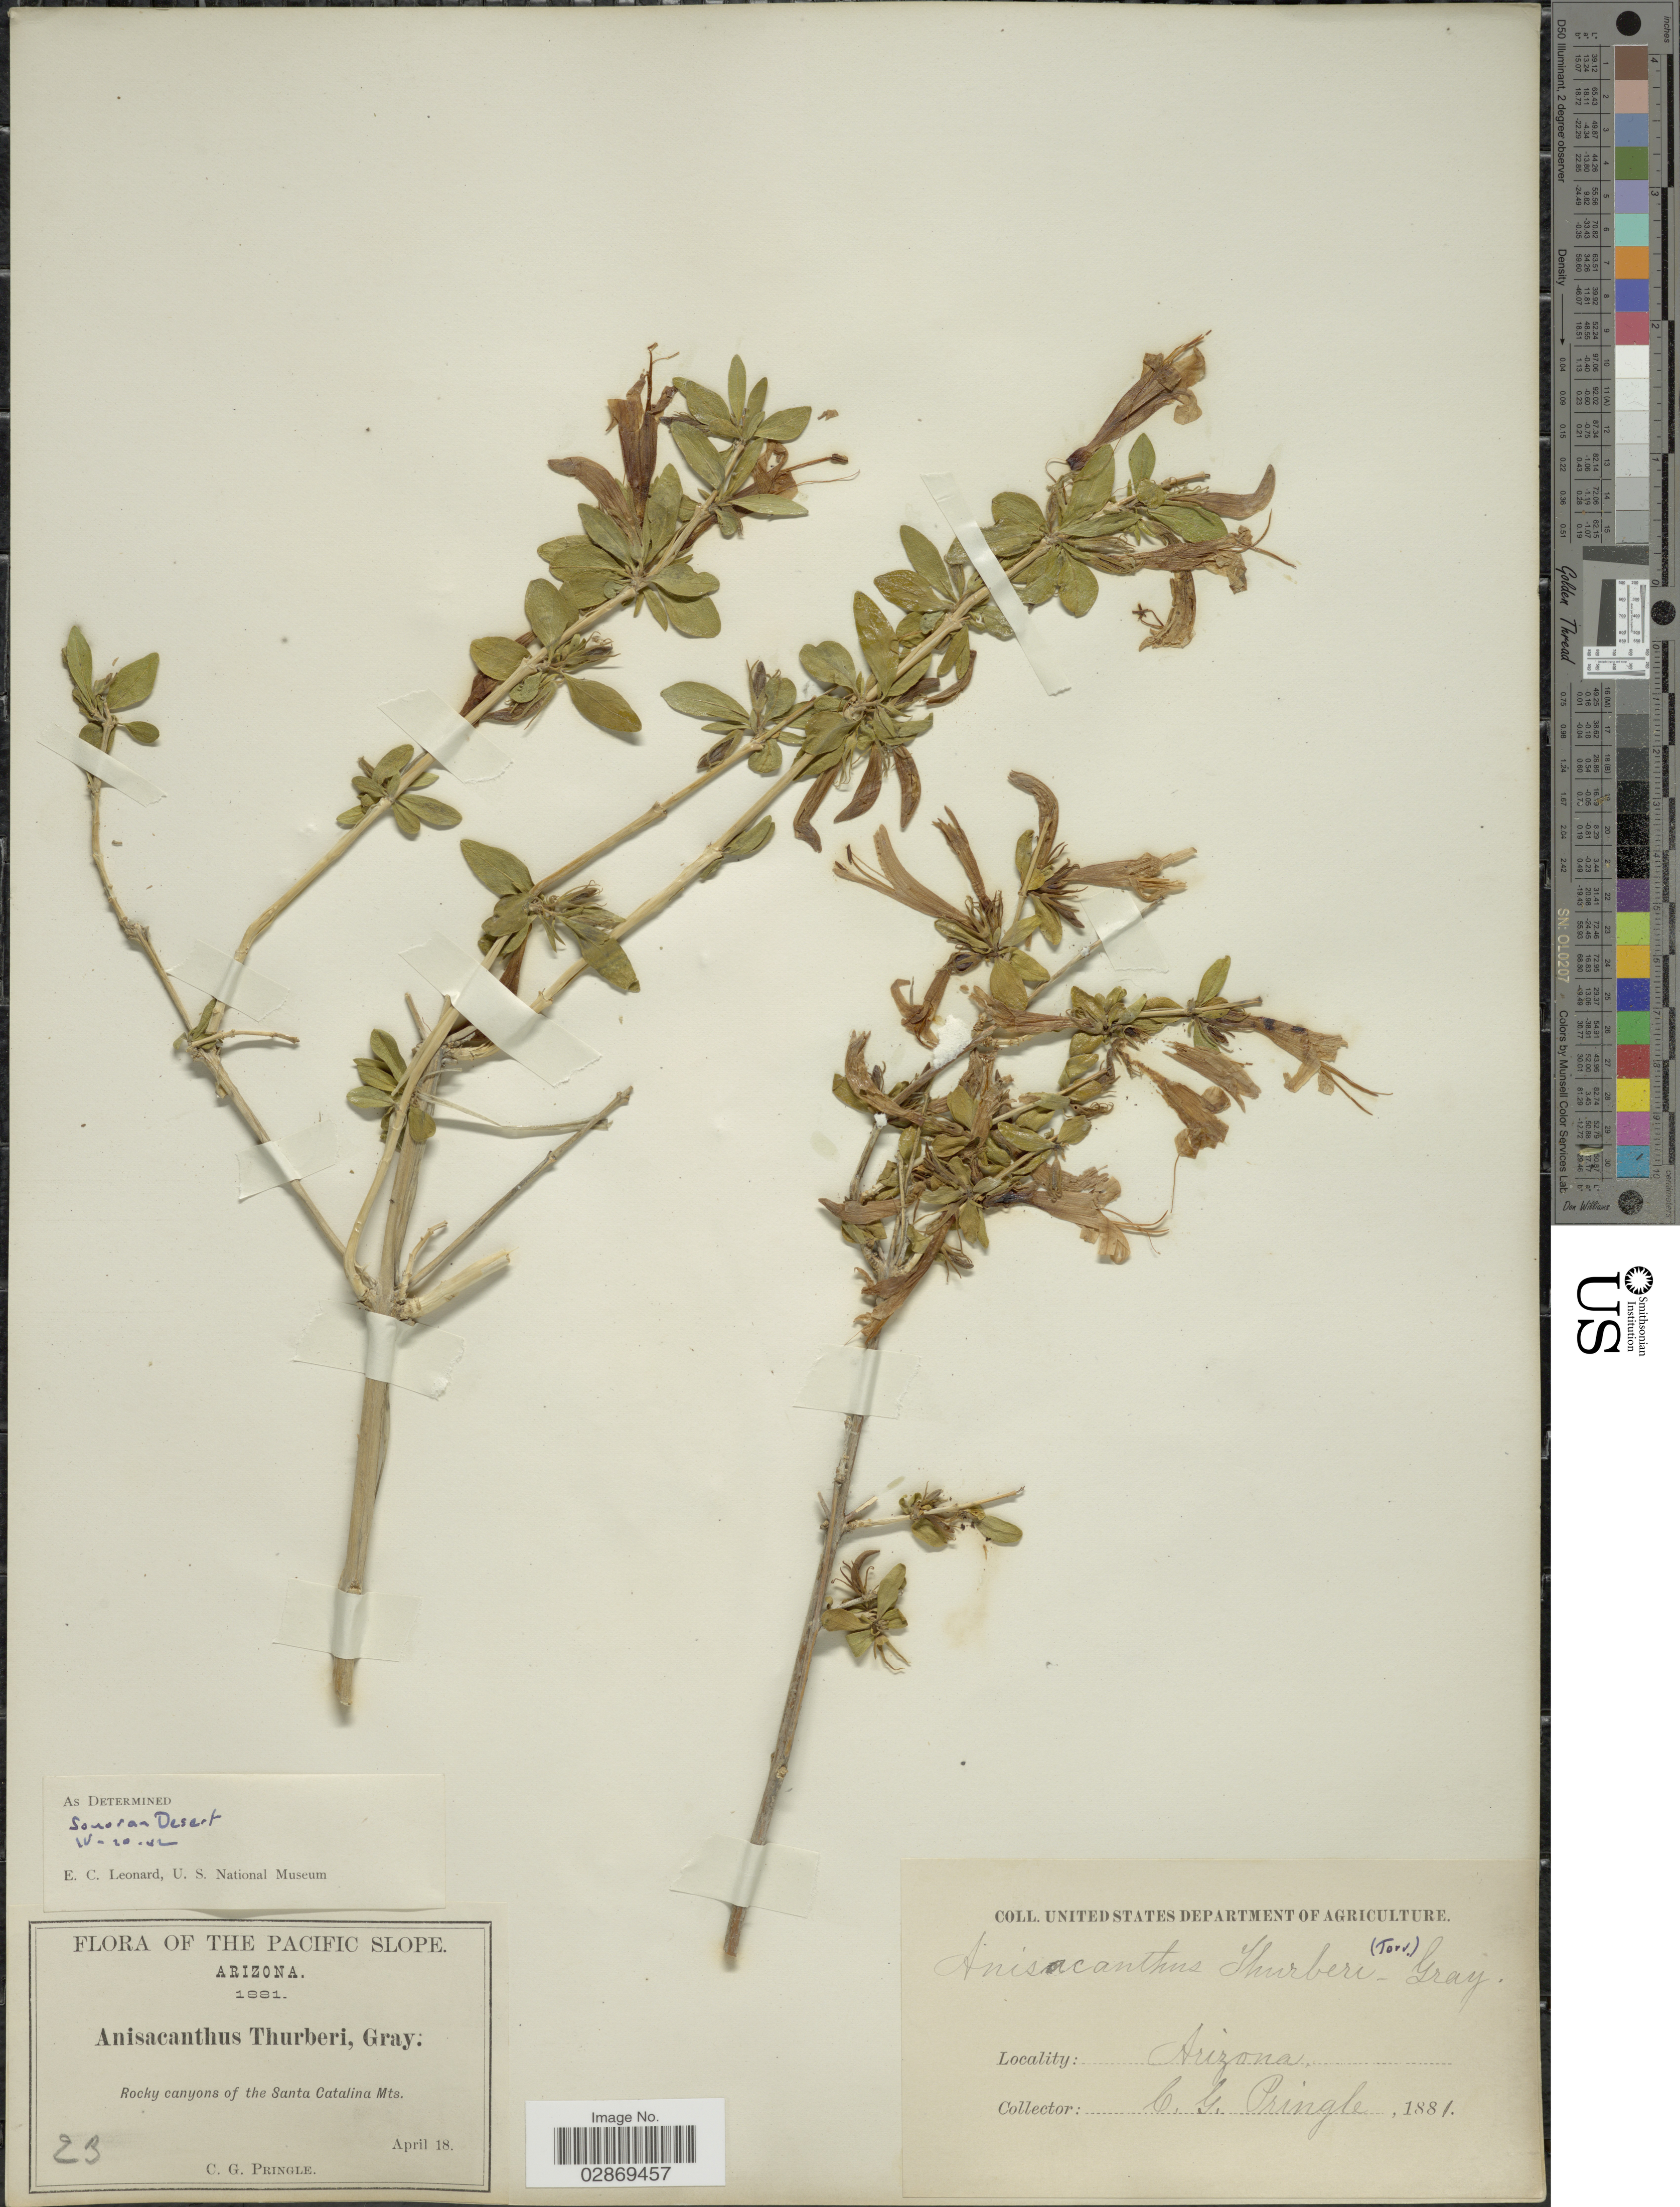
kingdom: Plantae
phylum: Tracheophyta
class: Magnoliopsida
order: Lamiales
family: Acanthaceae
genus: Anisacanthus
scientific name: Anisacanthus thurberi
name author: (Torr.) A. Gray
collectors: C. G. Pringle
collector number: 23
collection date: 1881-04-18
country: United States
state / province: Arizona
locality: The Pacific Slope, Rocky canyons of The Santa Catalina Mts.